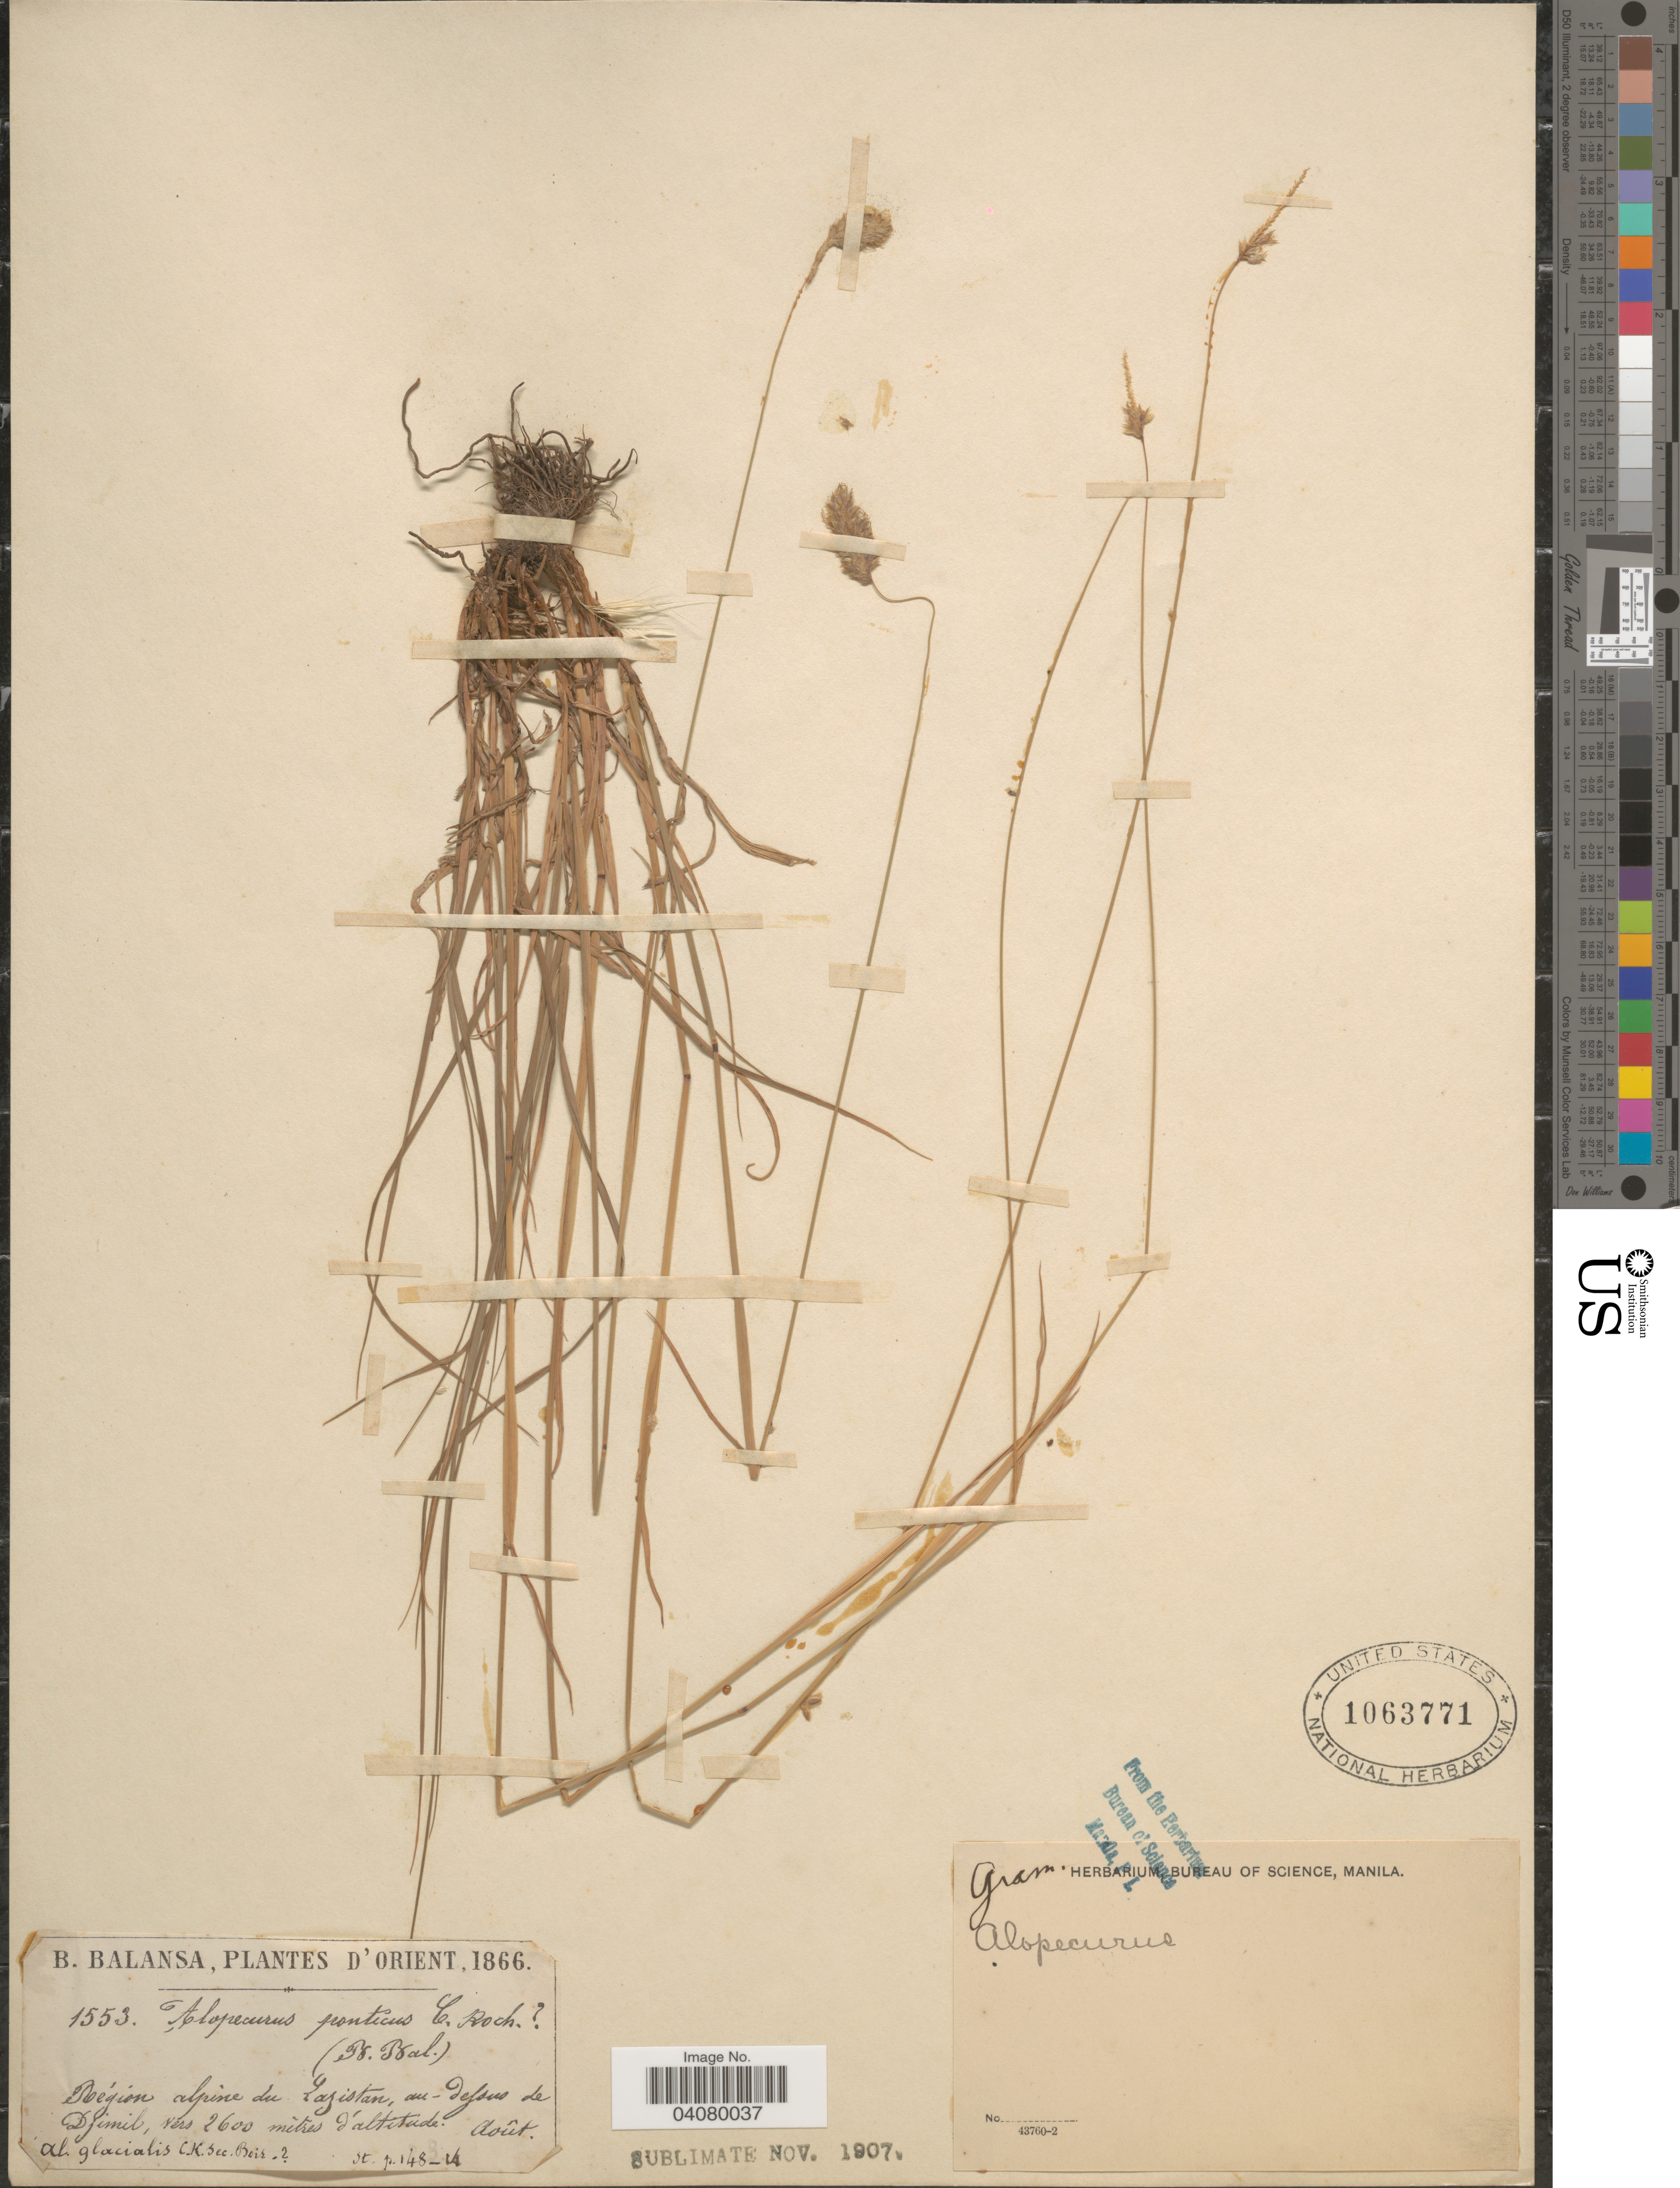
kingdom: Plantae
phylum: Tracheophyta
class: Liliopsida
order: Poales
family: Poaceae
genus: Alopecurus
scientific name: Alopecurus ponticus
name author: K. Koch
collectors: B. Balansa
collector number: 1553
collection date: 1866-08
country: Turkey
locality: D'Orient. Région alpine du Laristan, au-defsus de Djimil.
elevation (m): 2600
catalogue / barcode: US 1063771